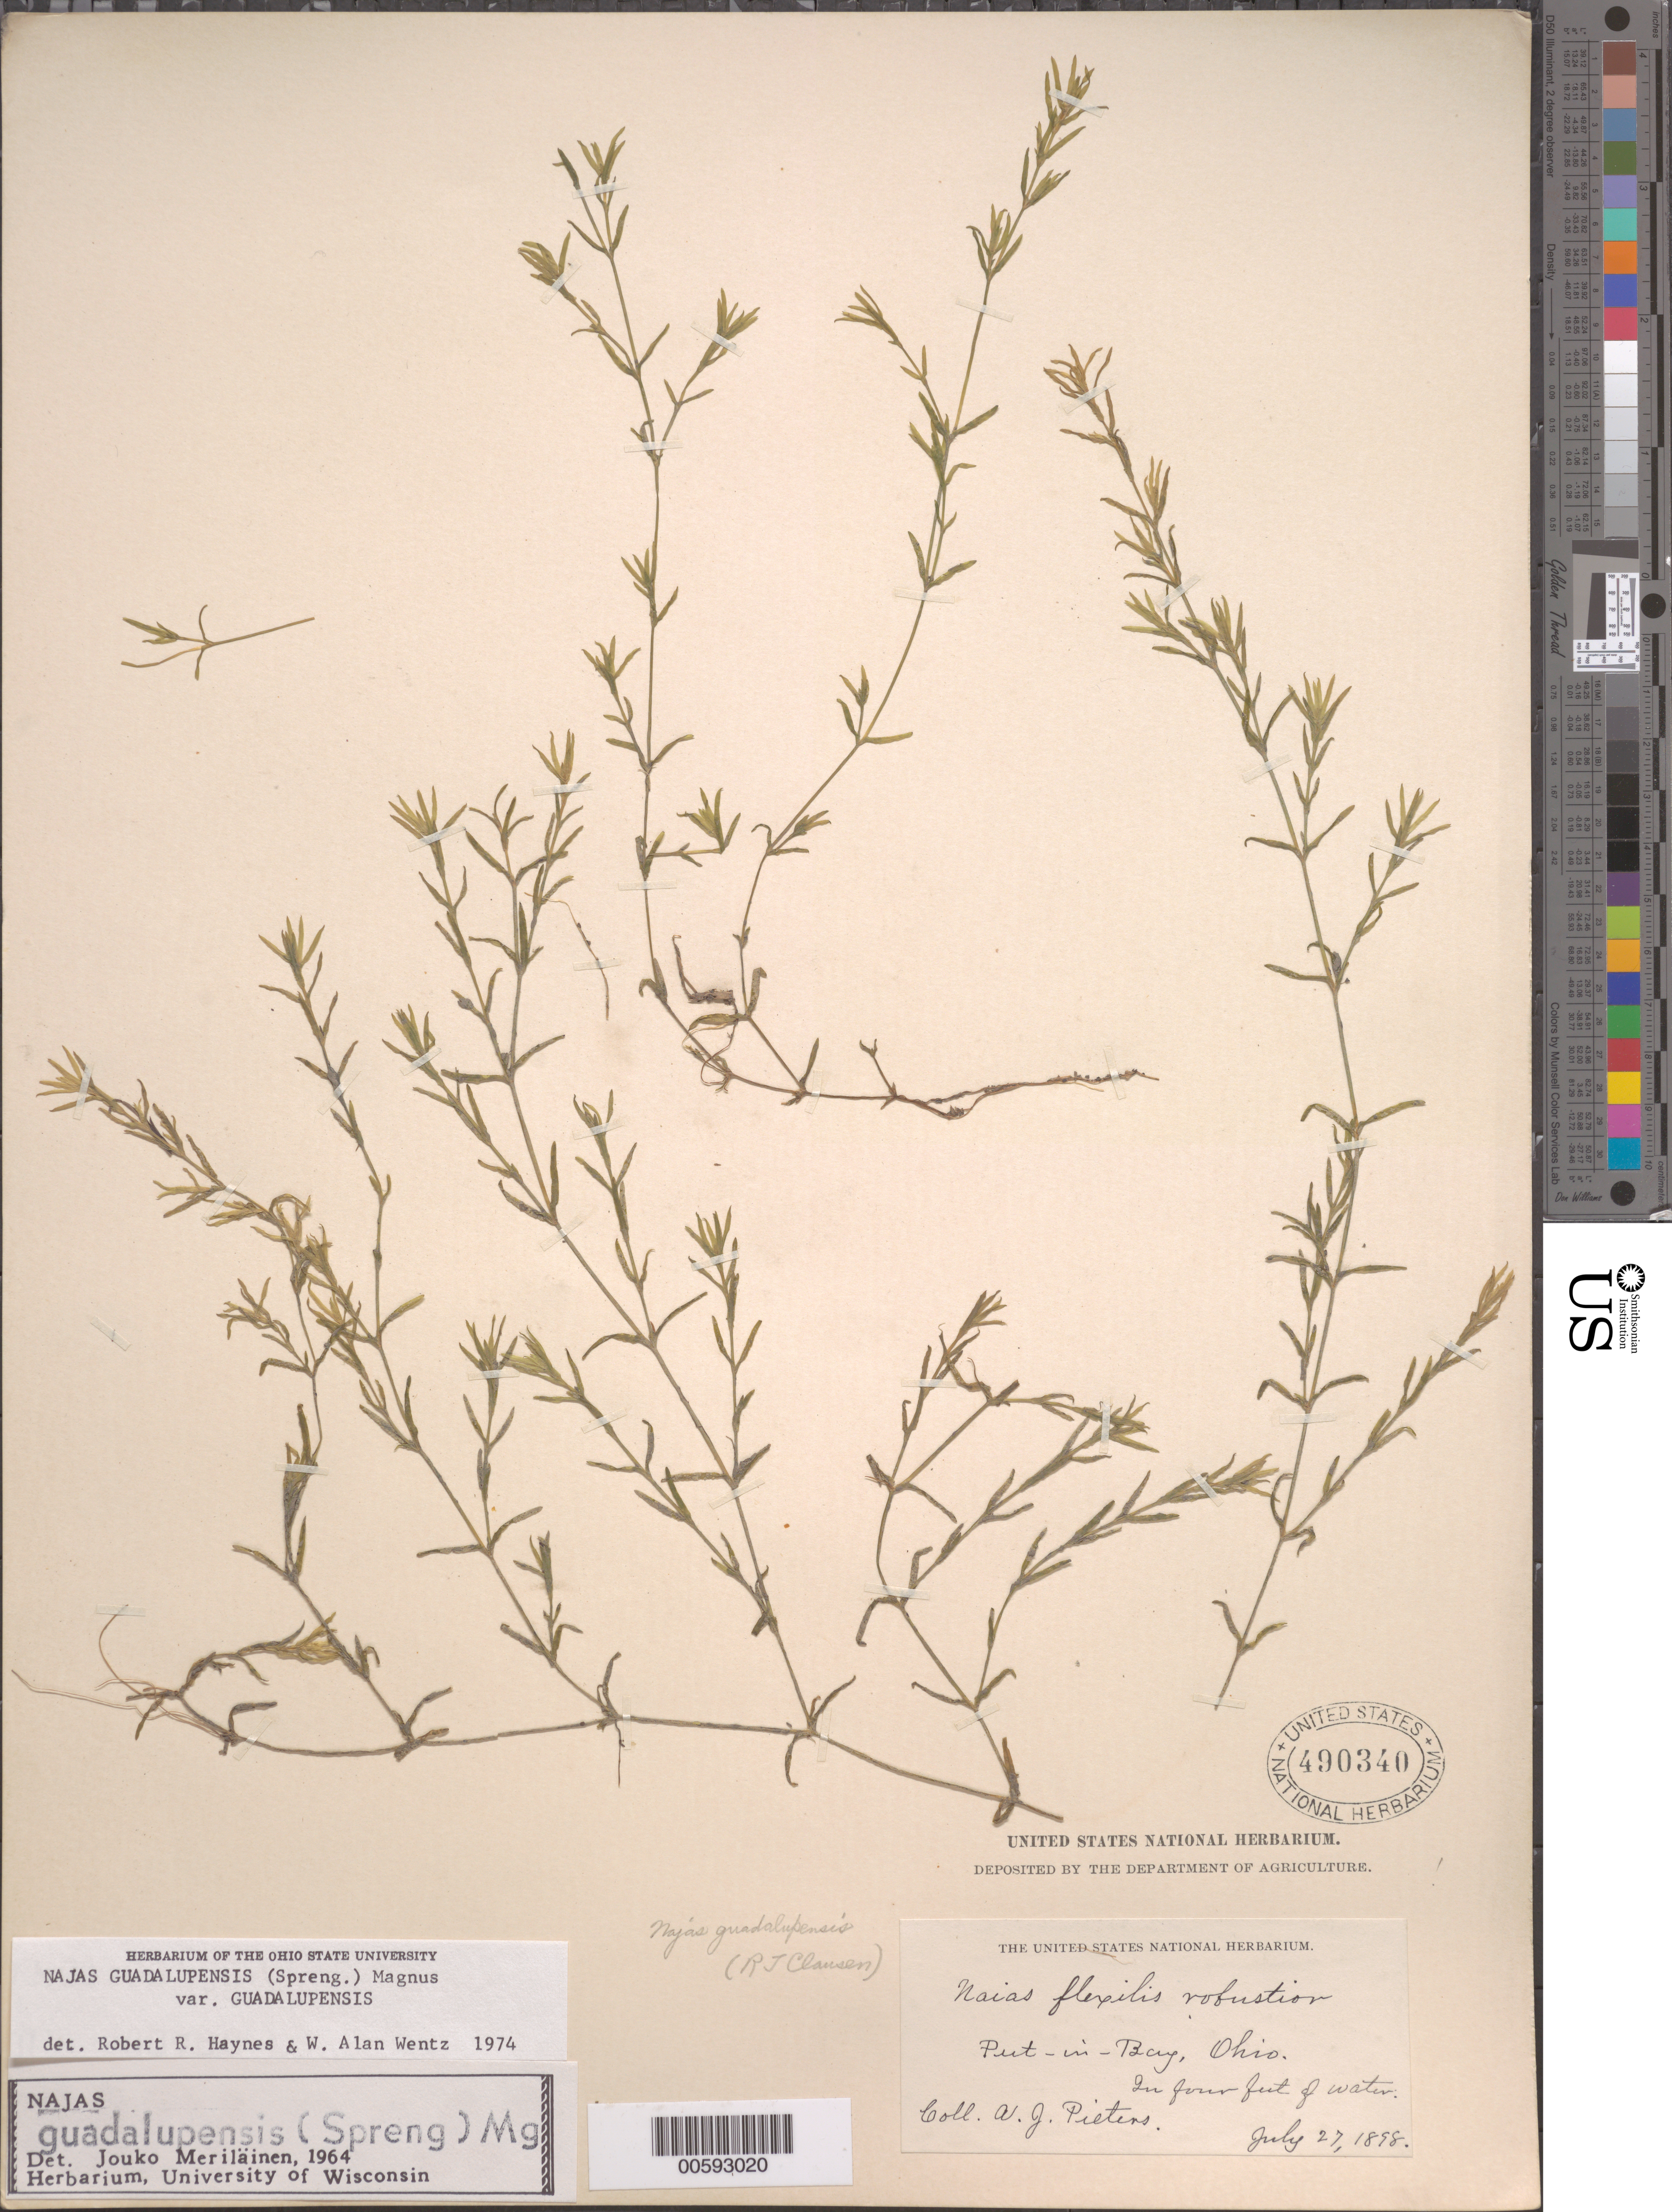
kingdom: Plantae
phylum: Tracheophyta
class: Liliopsida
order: Alismatales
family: Hydrocharitaceae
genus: Najas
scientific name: Najas guadalupensis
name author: (Spreng.) Magnus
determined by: Haynes, R. R.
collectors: A. Pietens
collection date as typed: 27 Jul 1898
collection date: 1898-07-27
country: United States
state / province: Ohio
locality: Put-in-Bay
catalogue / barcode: US 490340